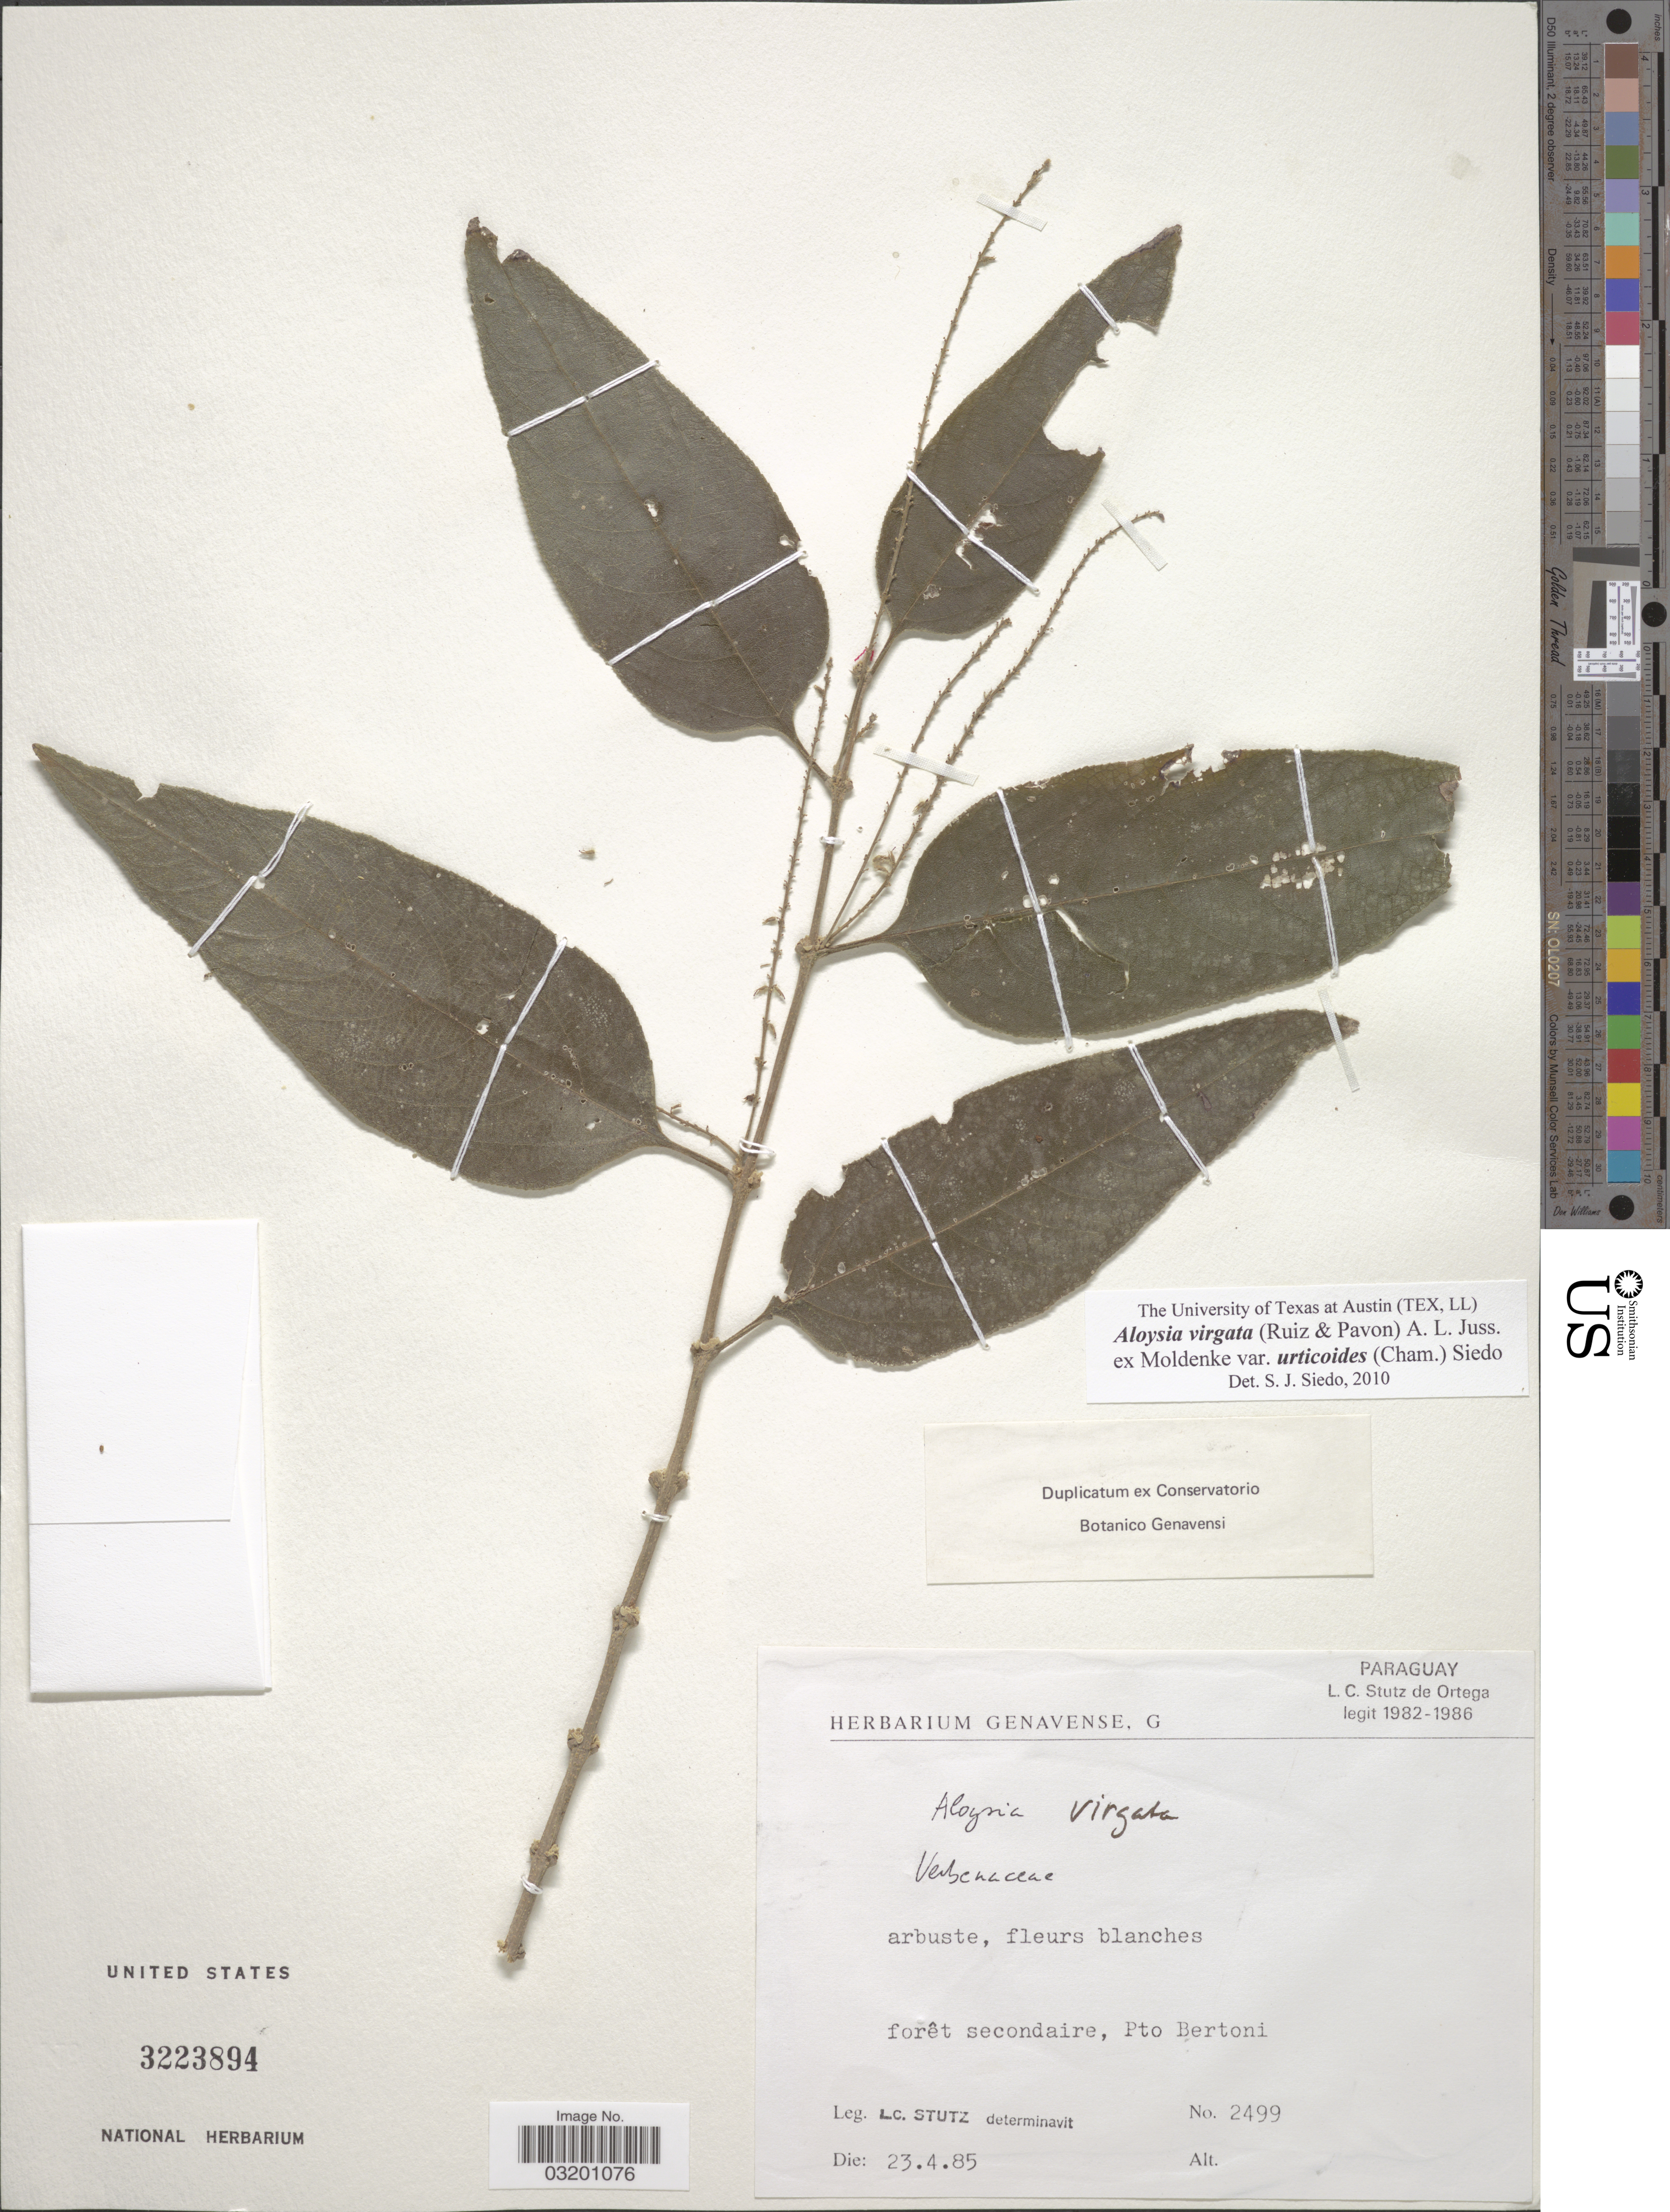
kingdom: Plantae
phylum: Tracheophyta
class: Magnoliopsida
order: Lamiales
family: Verbenaceae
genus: Aloysia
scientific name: Aloysia virgata var. urticoides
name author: (Cham.) Siedo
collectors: L. C. Stutz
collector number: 2499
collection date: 1985-04-23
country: Paraguay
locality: Pto Bertoni.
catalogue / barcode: US 3223894